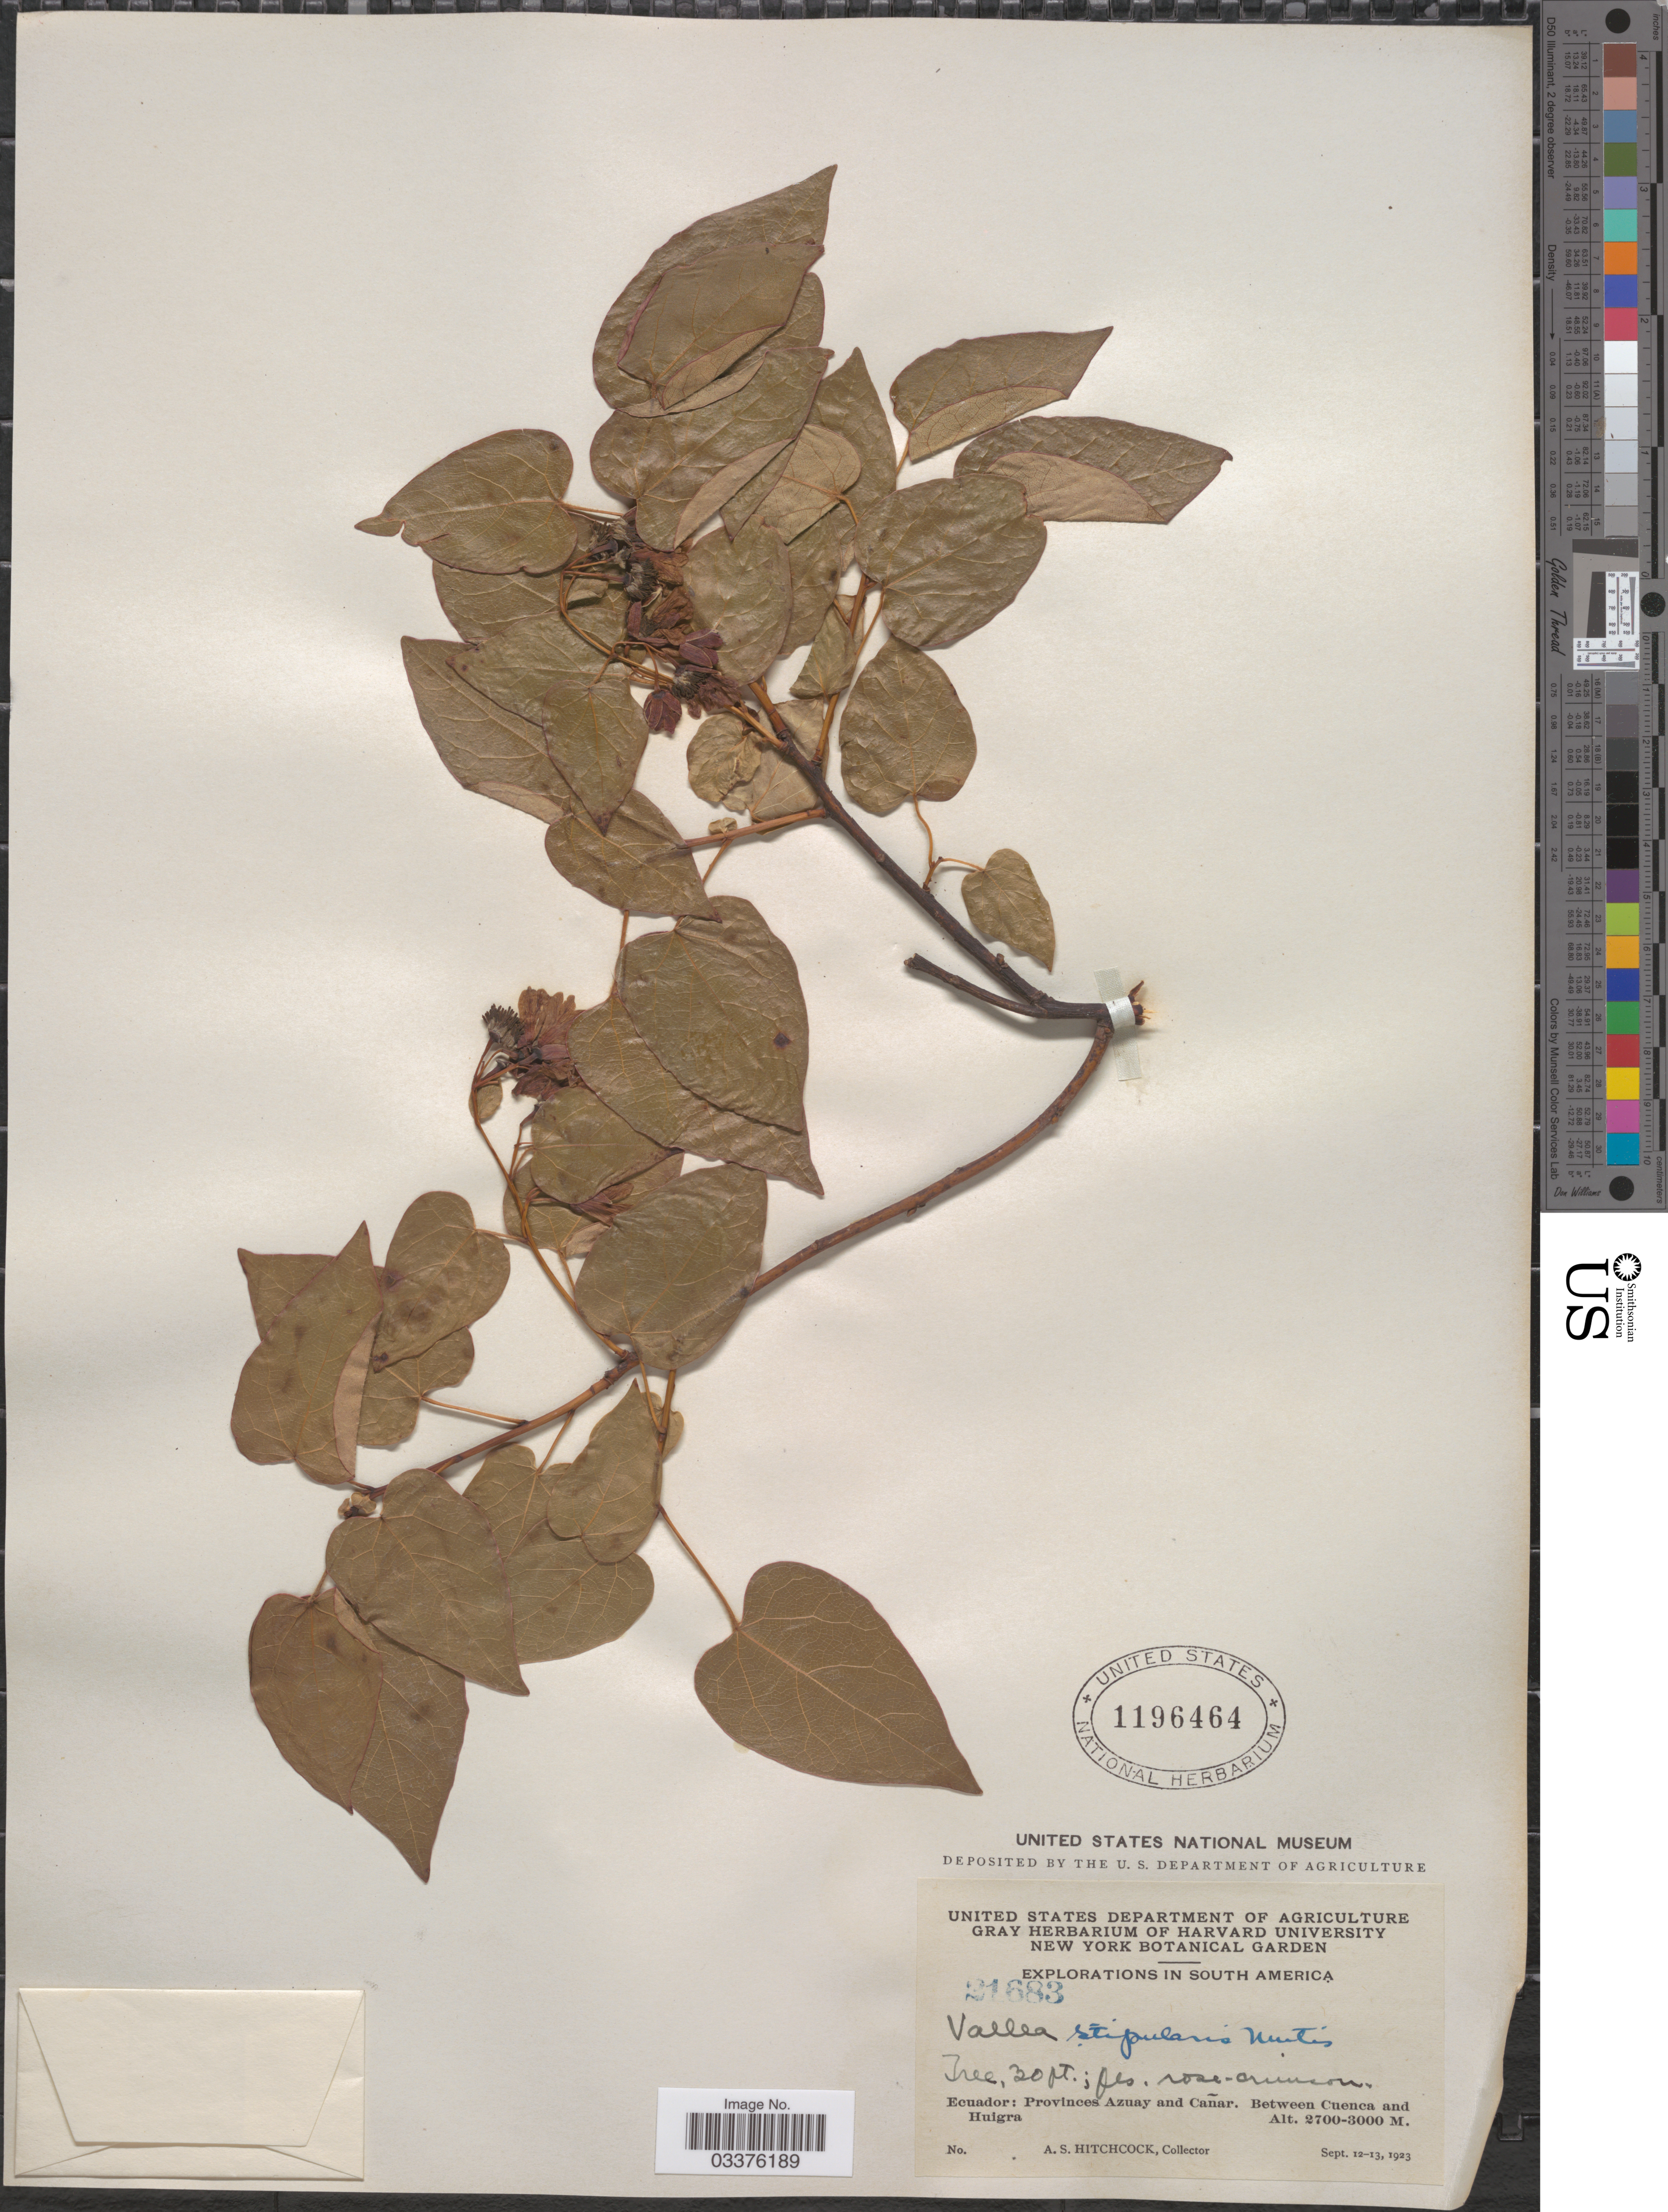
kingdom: Plantae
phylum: Tracheophyta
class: Magnoliopsida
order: Oxalidales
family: Elaeocarpaceae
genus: Vallea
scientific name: Vallea pubescens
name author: Kunth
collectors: A. S. Hitchcock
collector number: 21683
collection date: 1923-09-12/1923-09-13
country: Ecuador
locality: Provinces Azuay and Cañar. Between Cuenca and Huigra.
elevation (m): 2700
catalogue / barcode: US 1196464